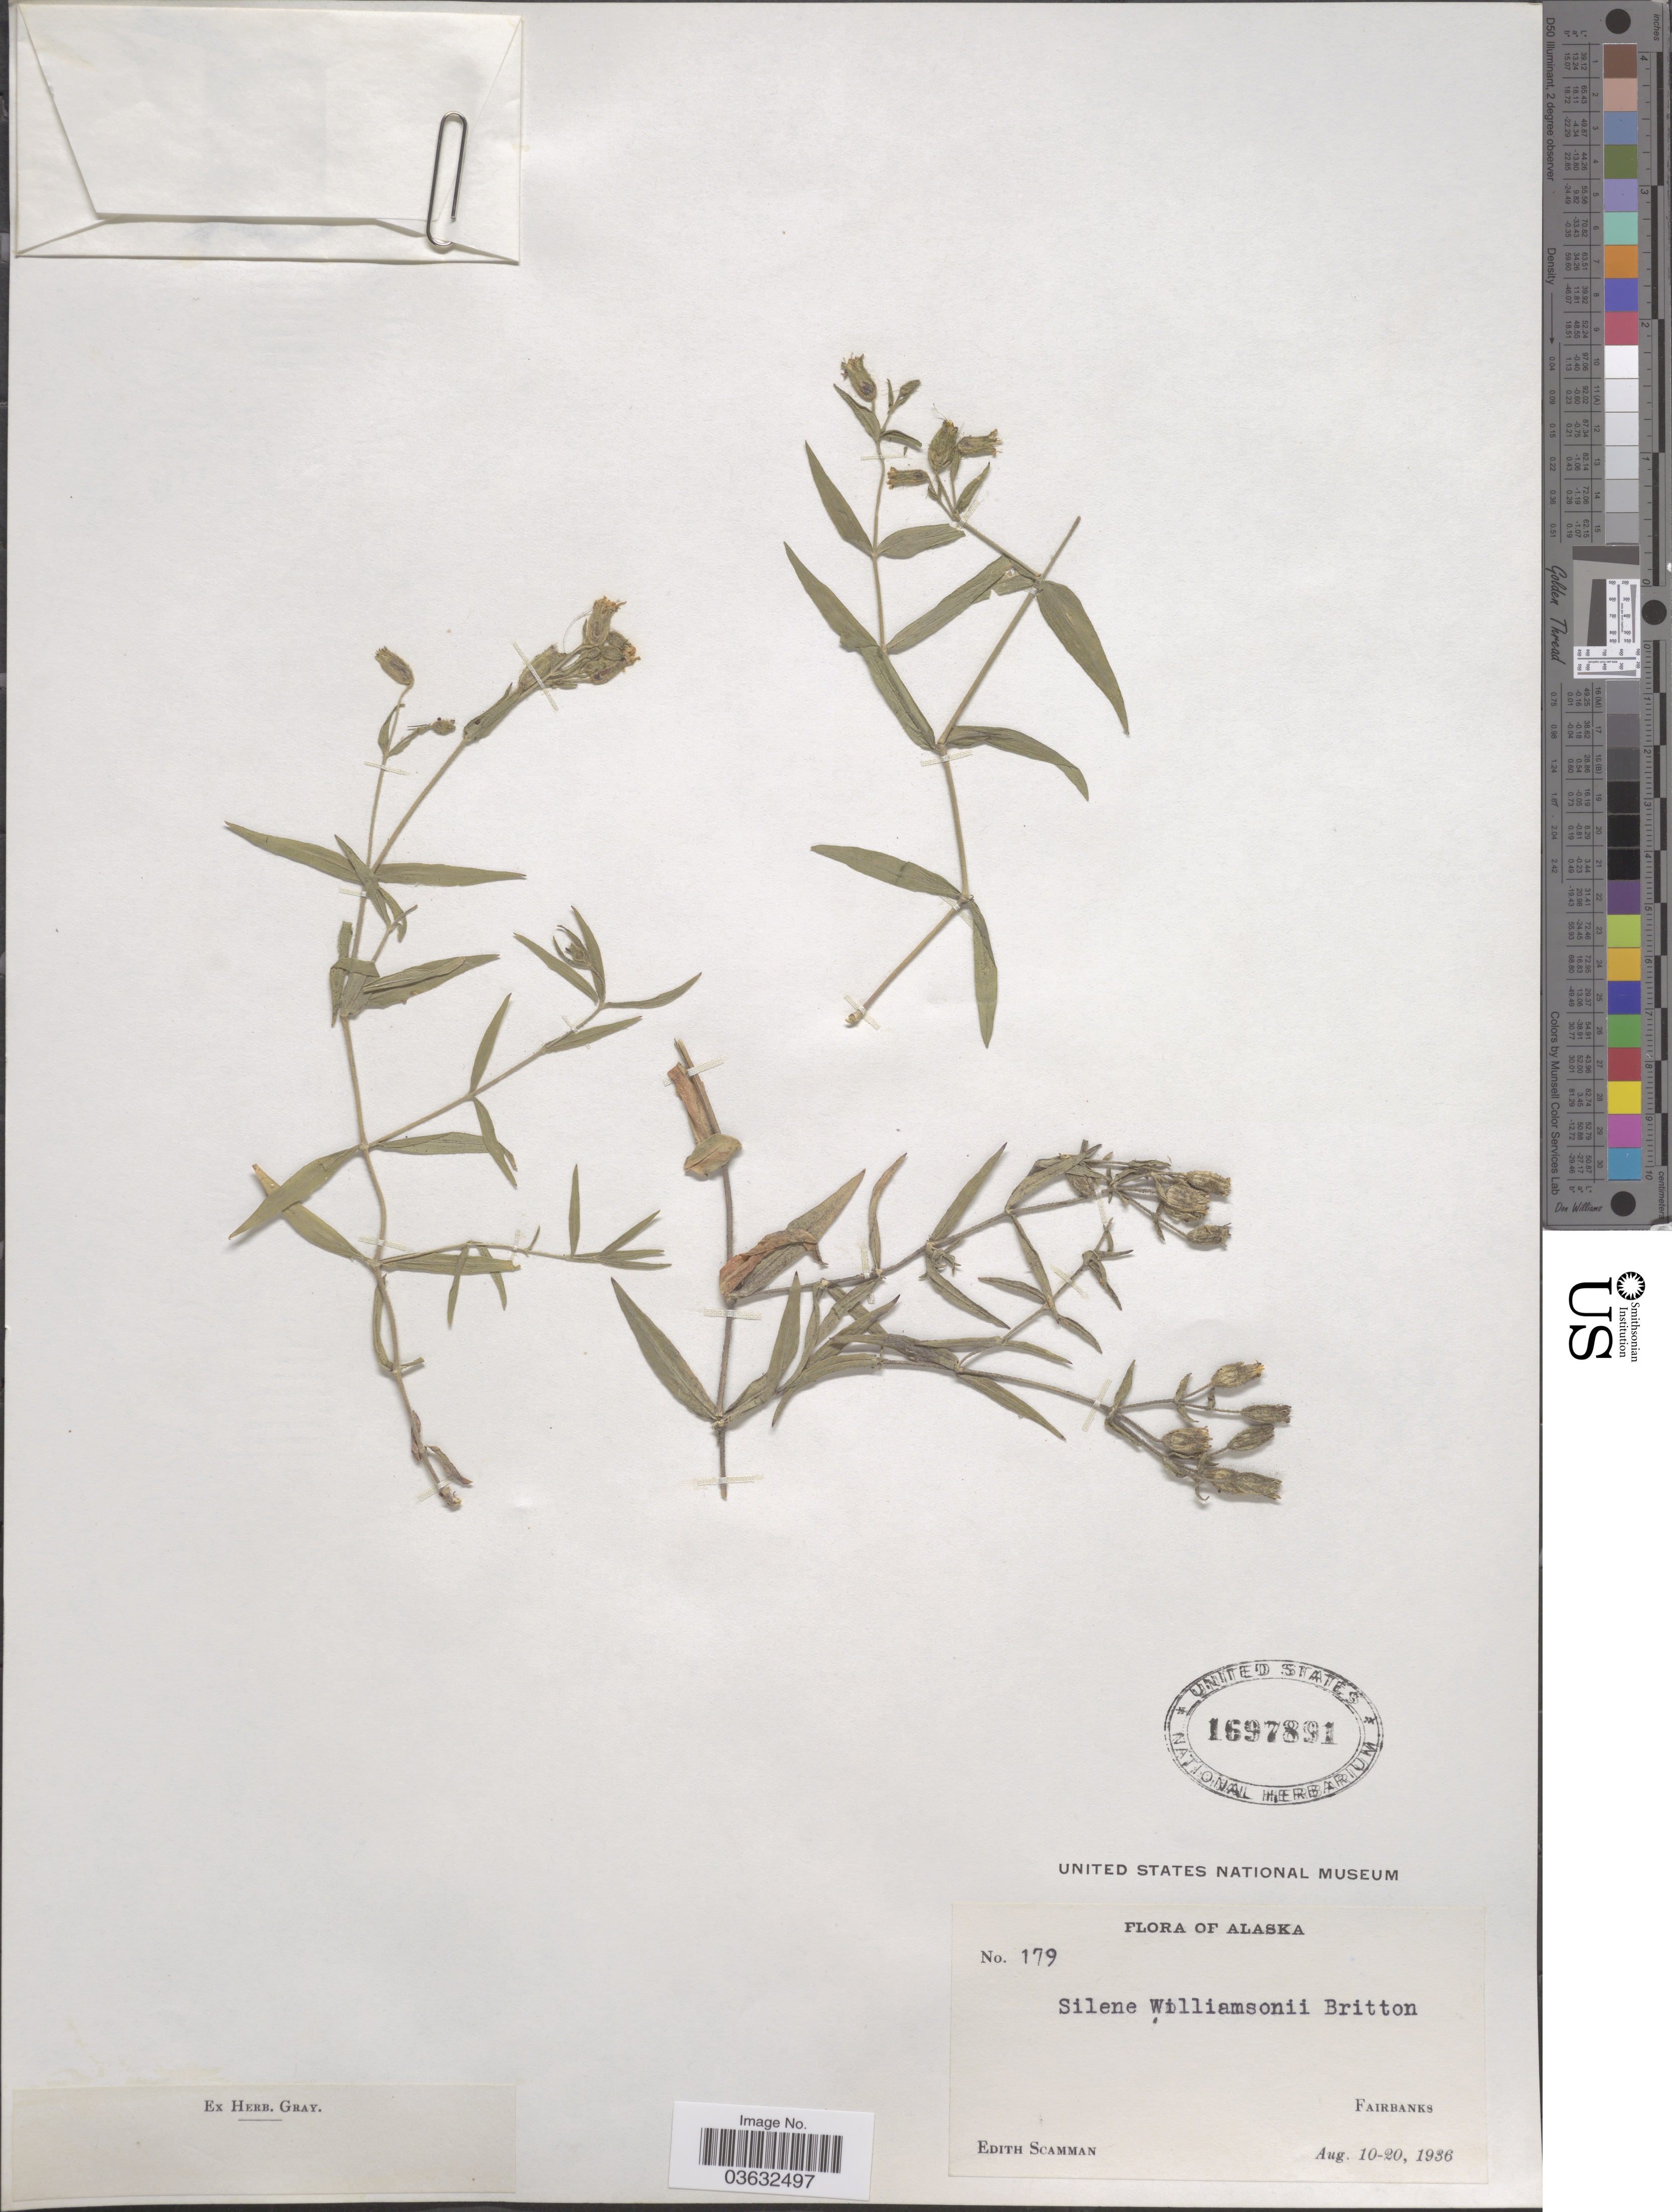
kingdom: Plantae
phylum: Tracheophyta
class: Magnoliopsida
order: Caryophyllales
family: Caryophyllaceae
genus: Silene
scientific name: Silene williamsii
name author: Britton in Britton & Rydb.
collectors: E. Scamman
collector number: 179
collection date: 1936-08-10/1936-08-20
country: United States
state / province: Alaska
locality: Fairbanks.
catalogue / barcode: US 1697891